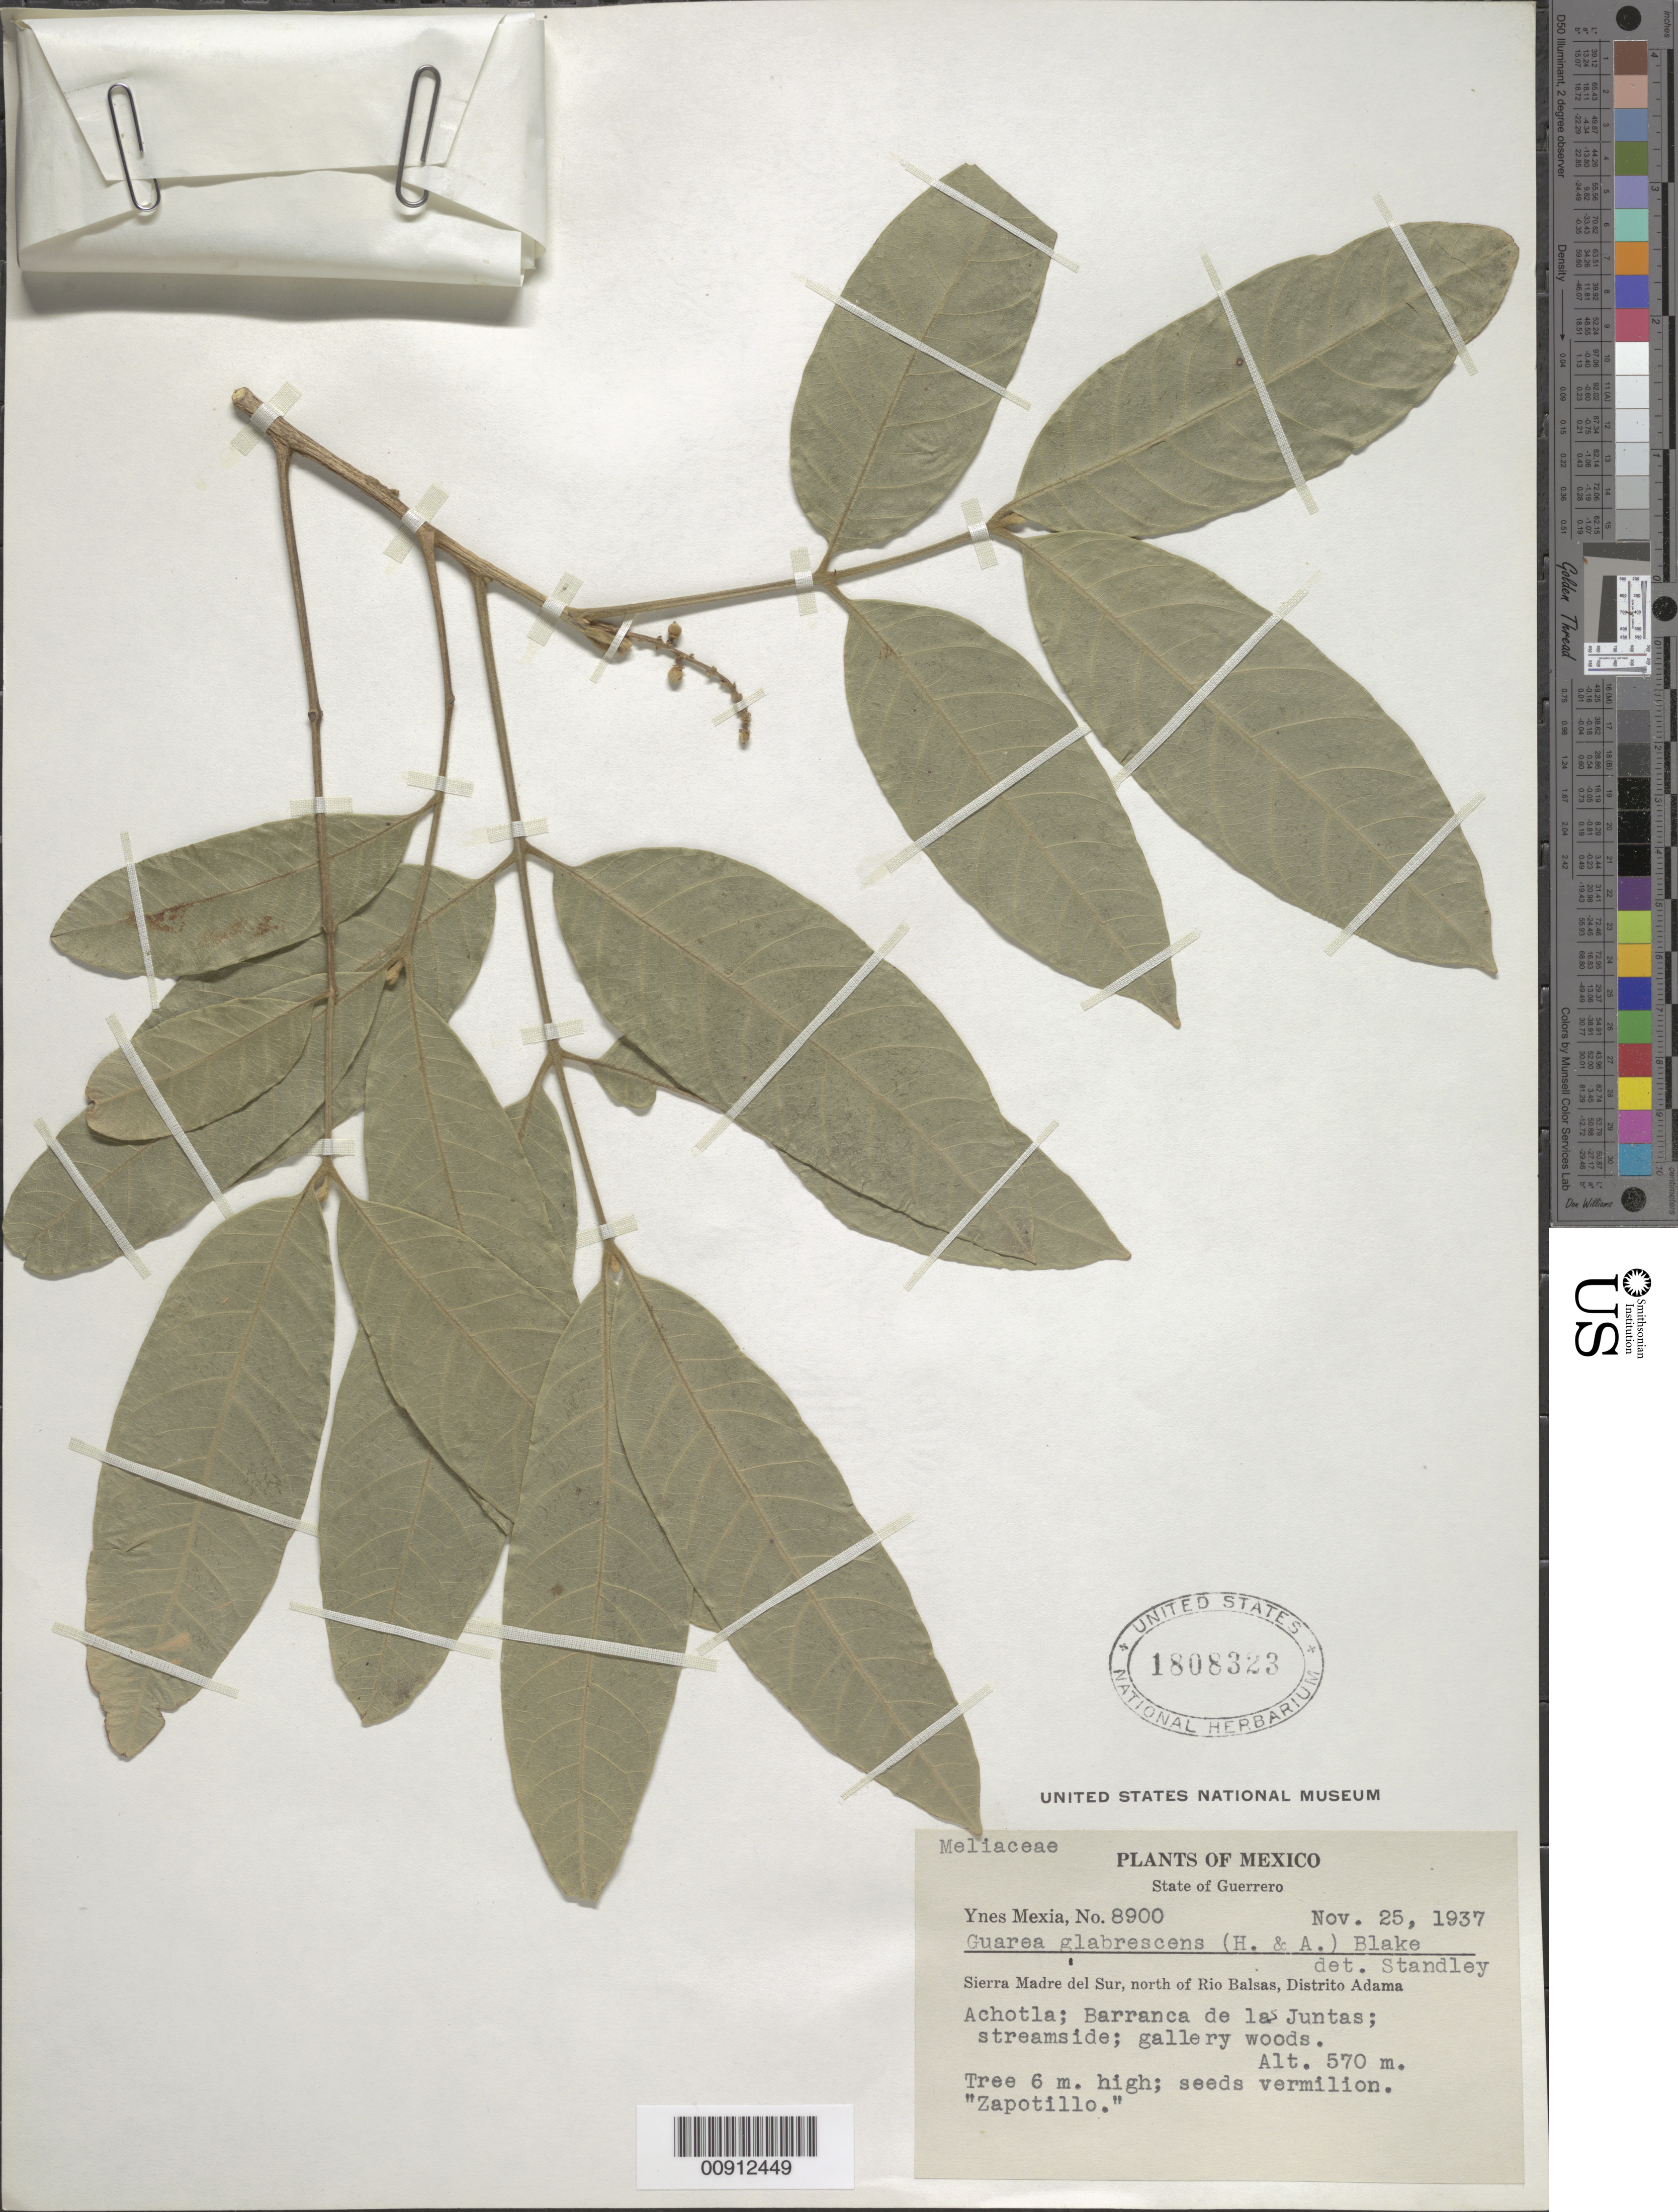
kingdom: Plantae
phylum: Tracheophyta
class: Magnoliopsida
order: Sapindales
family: Meliaceae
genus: Guarea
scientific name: Guarea glabrescens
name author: (Hook.) S.F. Blake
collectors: Y. Mexia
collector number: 8900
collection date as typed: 25 Nov 1937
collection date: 1937-11-25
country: Mexico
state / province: Guerrero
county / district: Adama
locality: Achotla; Barranca de las Juntas. State of Guerrero. Sierra Madre del Sur, north of Río Balsas, Distrito Adama.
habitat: Streamside; gallery woods.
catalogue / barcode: US 1808323